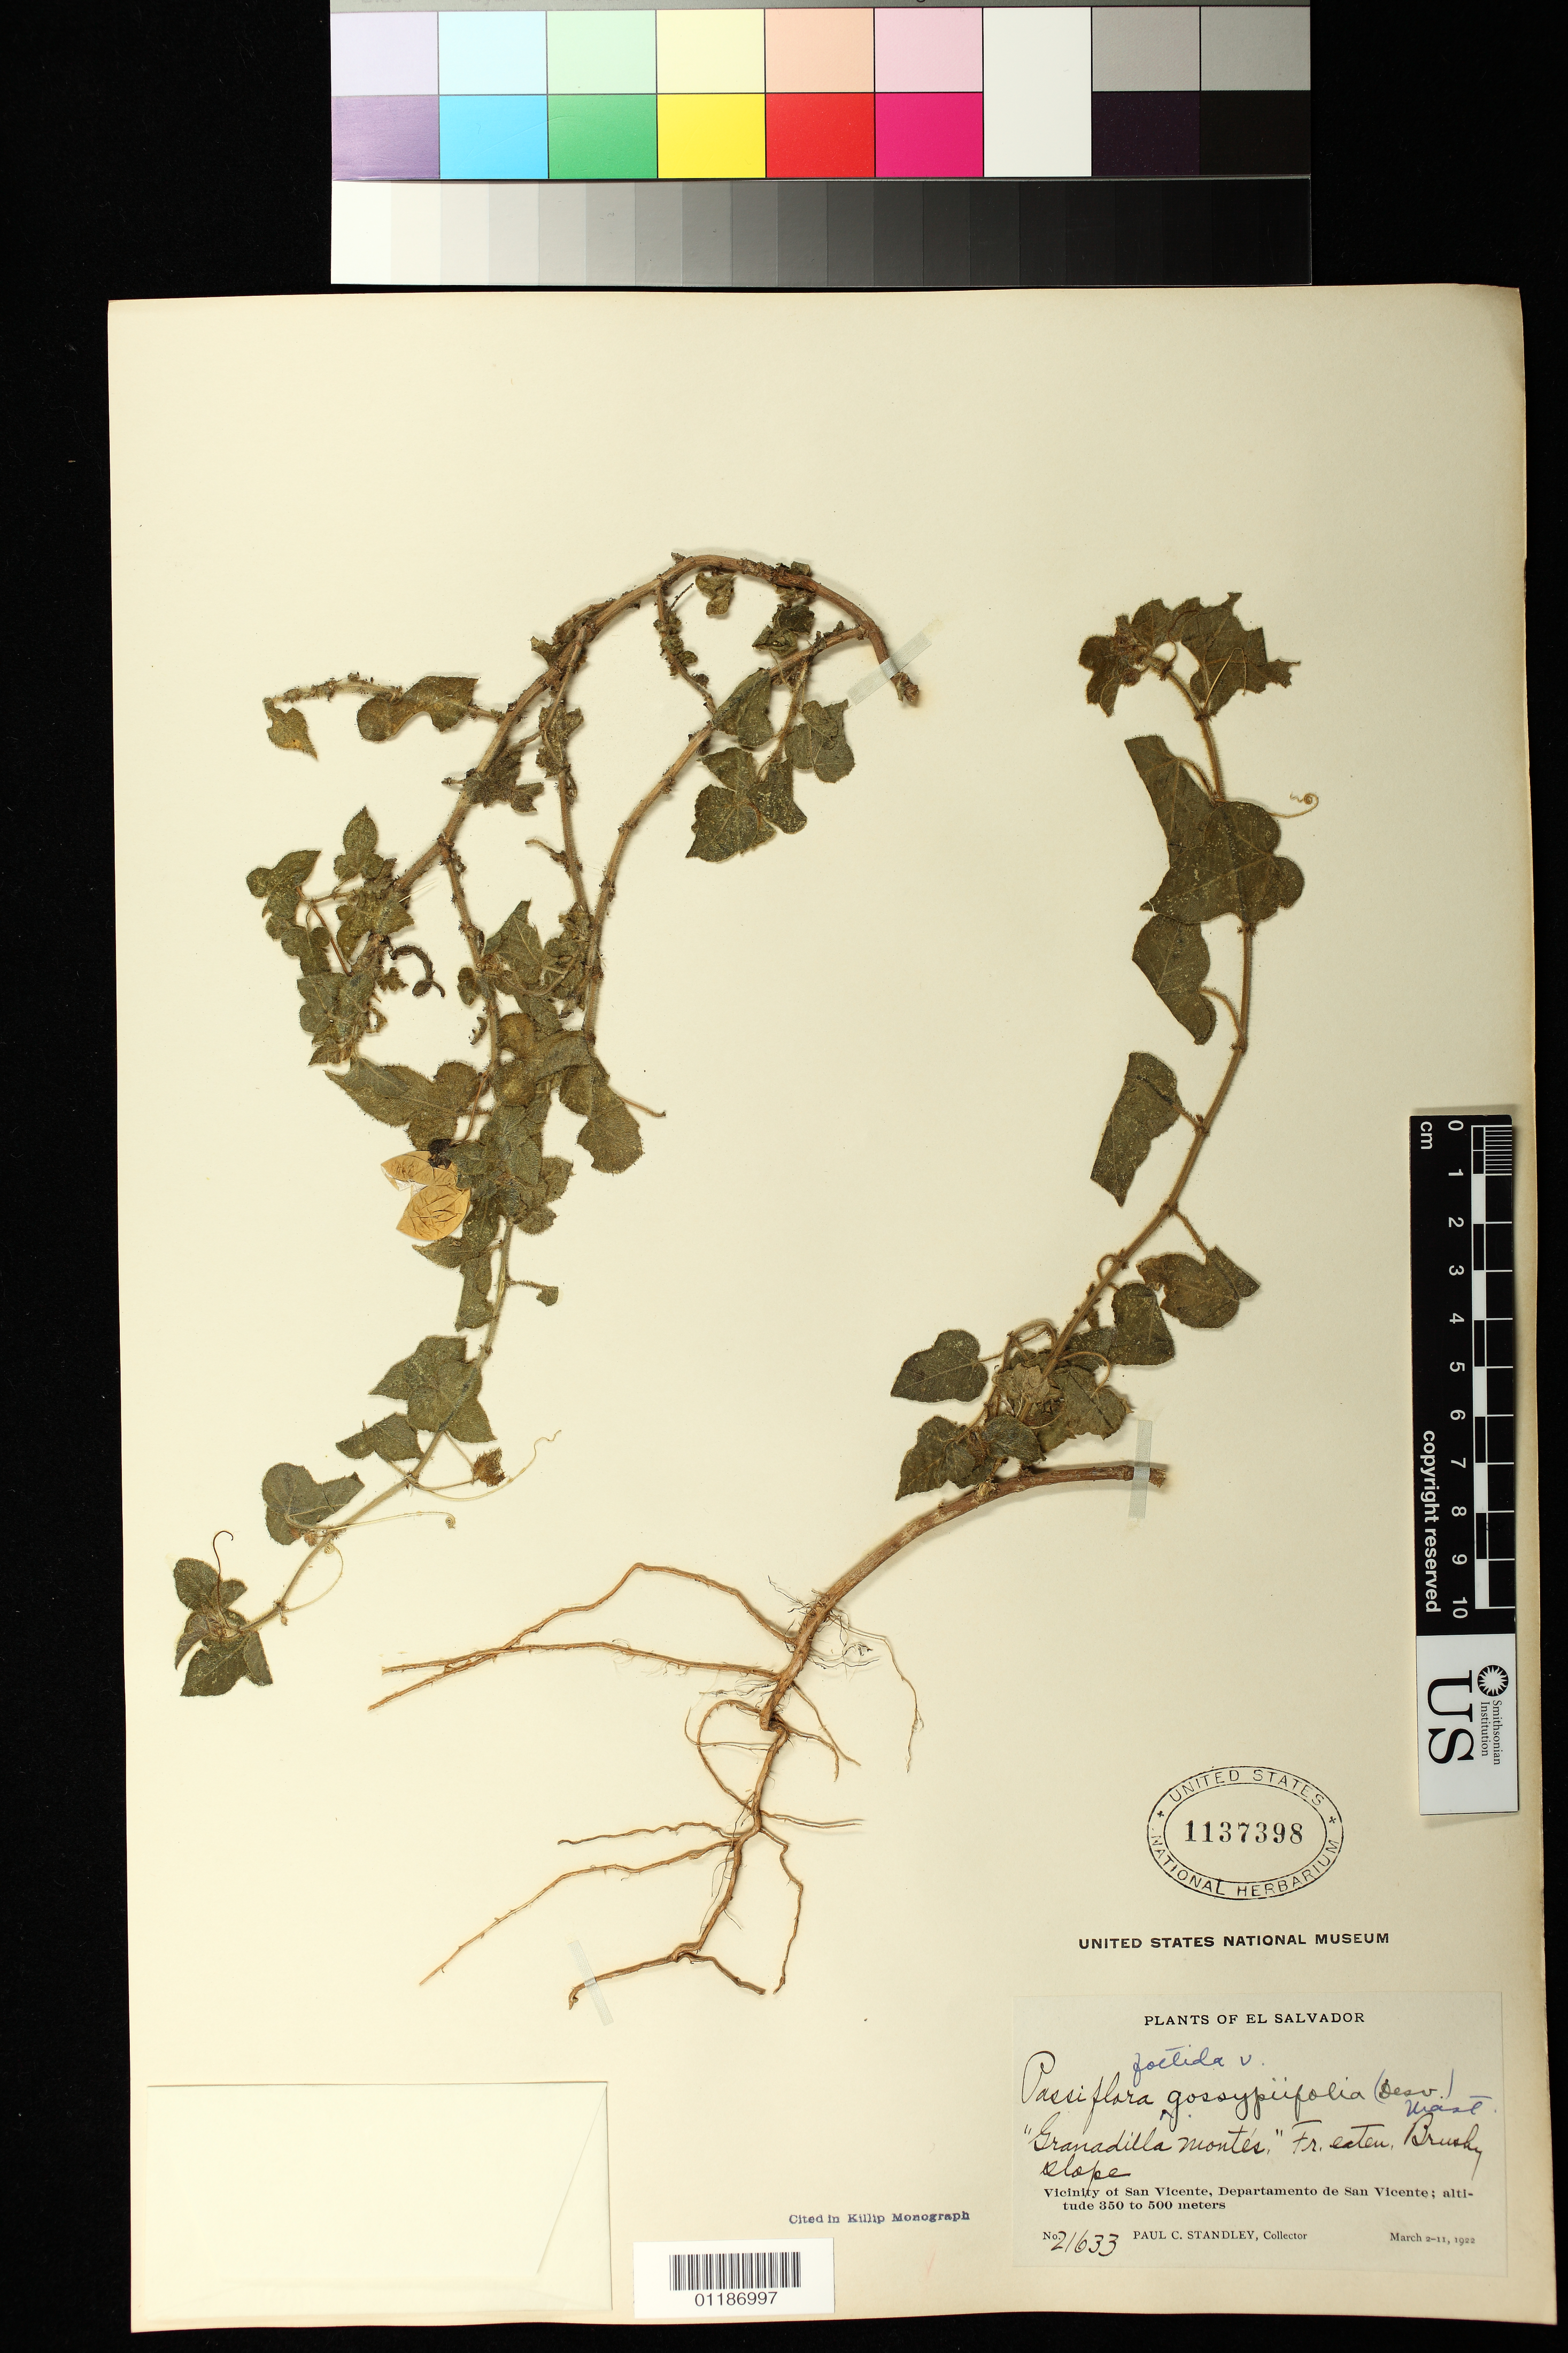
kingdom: Plantae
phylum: Tracheophyta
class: Magnoliopsida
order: Malpighiales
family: Passifloraceae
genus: Passiflora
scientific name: Passiflora foetida var. gossypiifolia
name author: (Desv.) Mast.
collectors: P. C. Standley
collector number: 21633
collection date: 1922-03-02/1922-03-11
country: El Salvador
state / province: San Vincente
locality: Vicinity of San Vicente.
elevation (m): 300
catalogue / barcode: US 1137398